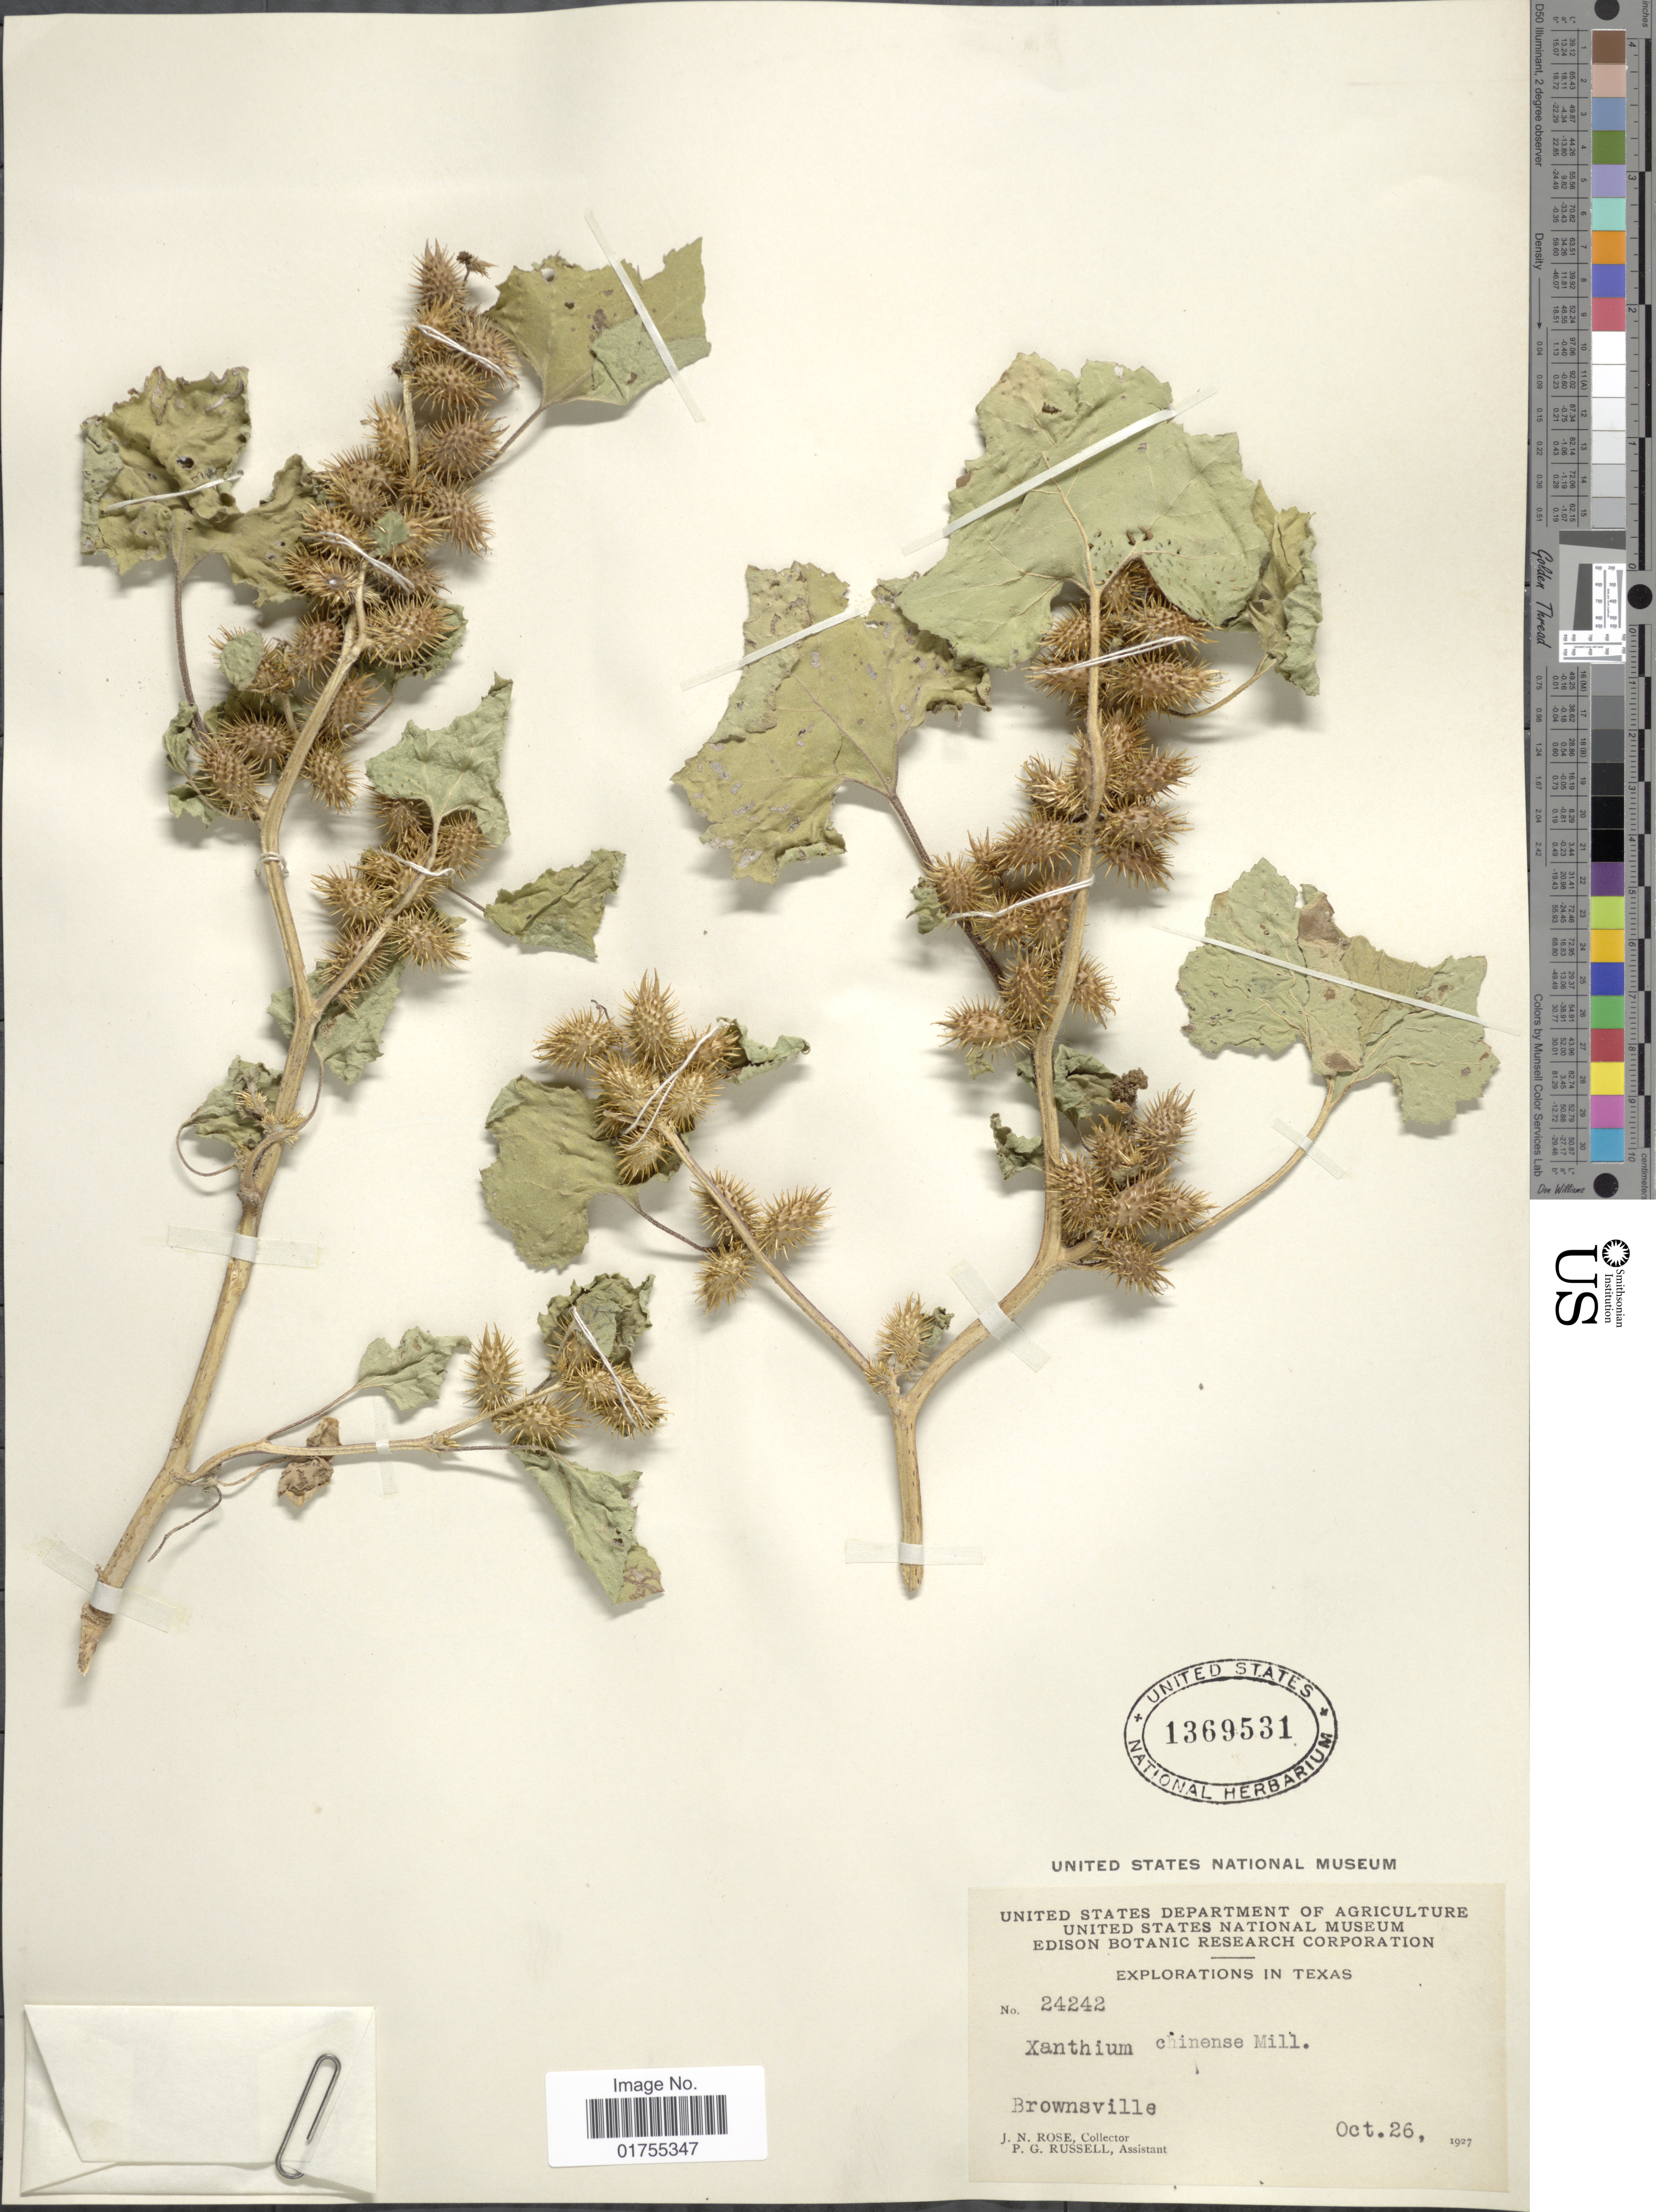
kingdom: Plantae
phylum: Tracheophyta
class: Magnoliopsida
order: Asterales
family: Asteraceae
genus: Xanthium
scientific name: Xanthium strumarium var. glabratum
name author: Mill.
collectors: J. N. Rose & P. G. Russell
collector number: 24242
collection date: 1927-10-26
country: United States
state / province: Texas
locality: Brownsville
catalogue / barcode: US 1369531